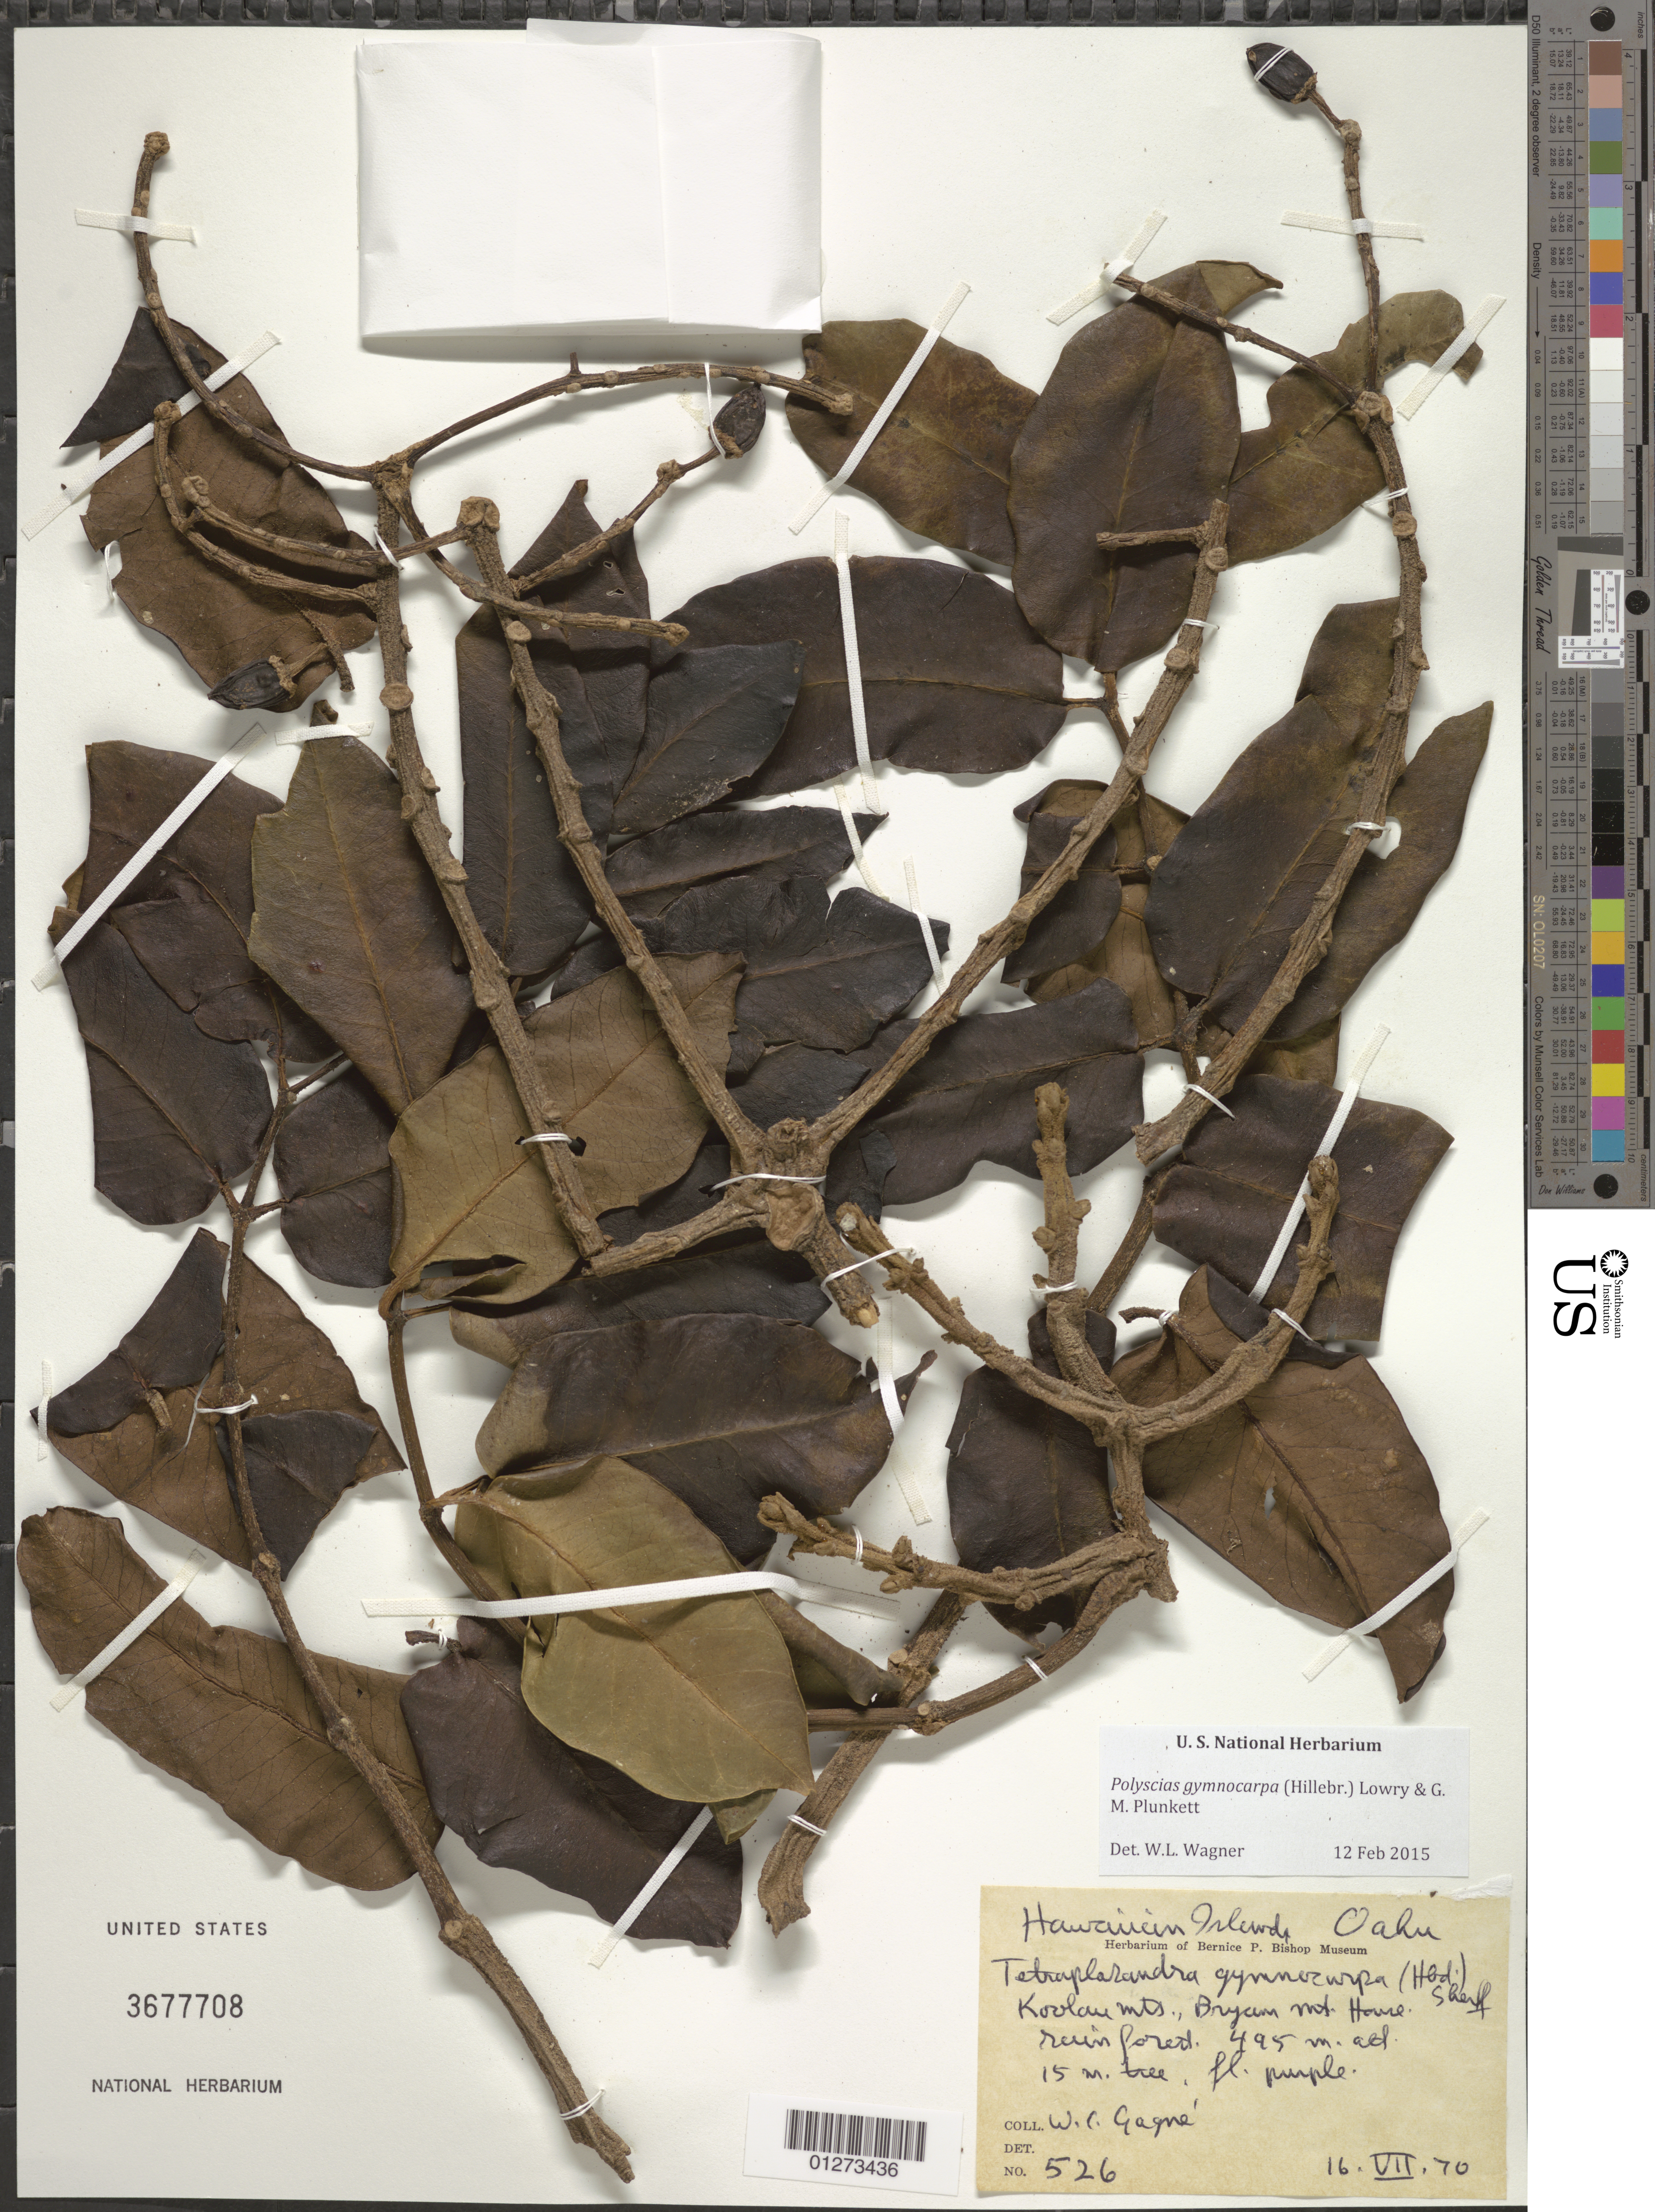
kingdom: Plantae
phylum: Tracheophyta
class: Magnoliopsida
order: Apiales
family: Araliaceae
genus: Polyscias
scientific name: Polyscias gymnocarpa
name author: (Hillebr.) Lowry & G. M. Plunkett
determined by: Wagner, W. L., (BOT), Smithsonian Institution - National Museum of Natural History (UNITED STATES)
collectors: W. Gagne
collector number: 526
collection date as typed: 16.VII.70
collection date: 1970-07-16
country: United States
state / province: Hawaii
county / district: Honolulu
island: Oahu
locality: Koolau Mts., Bryan Mt. House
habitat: Rain forest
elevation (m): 495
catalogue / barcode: US 3677708